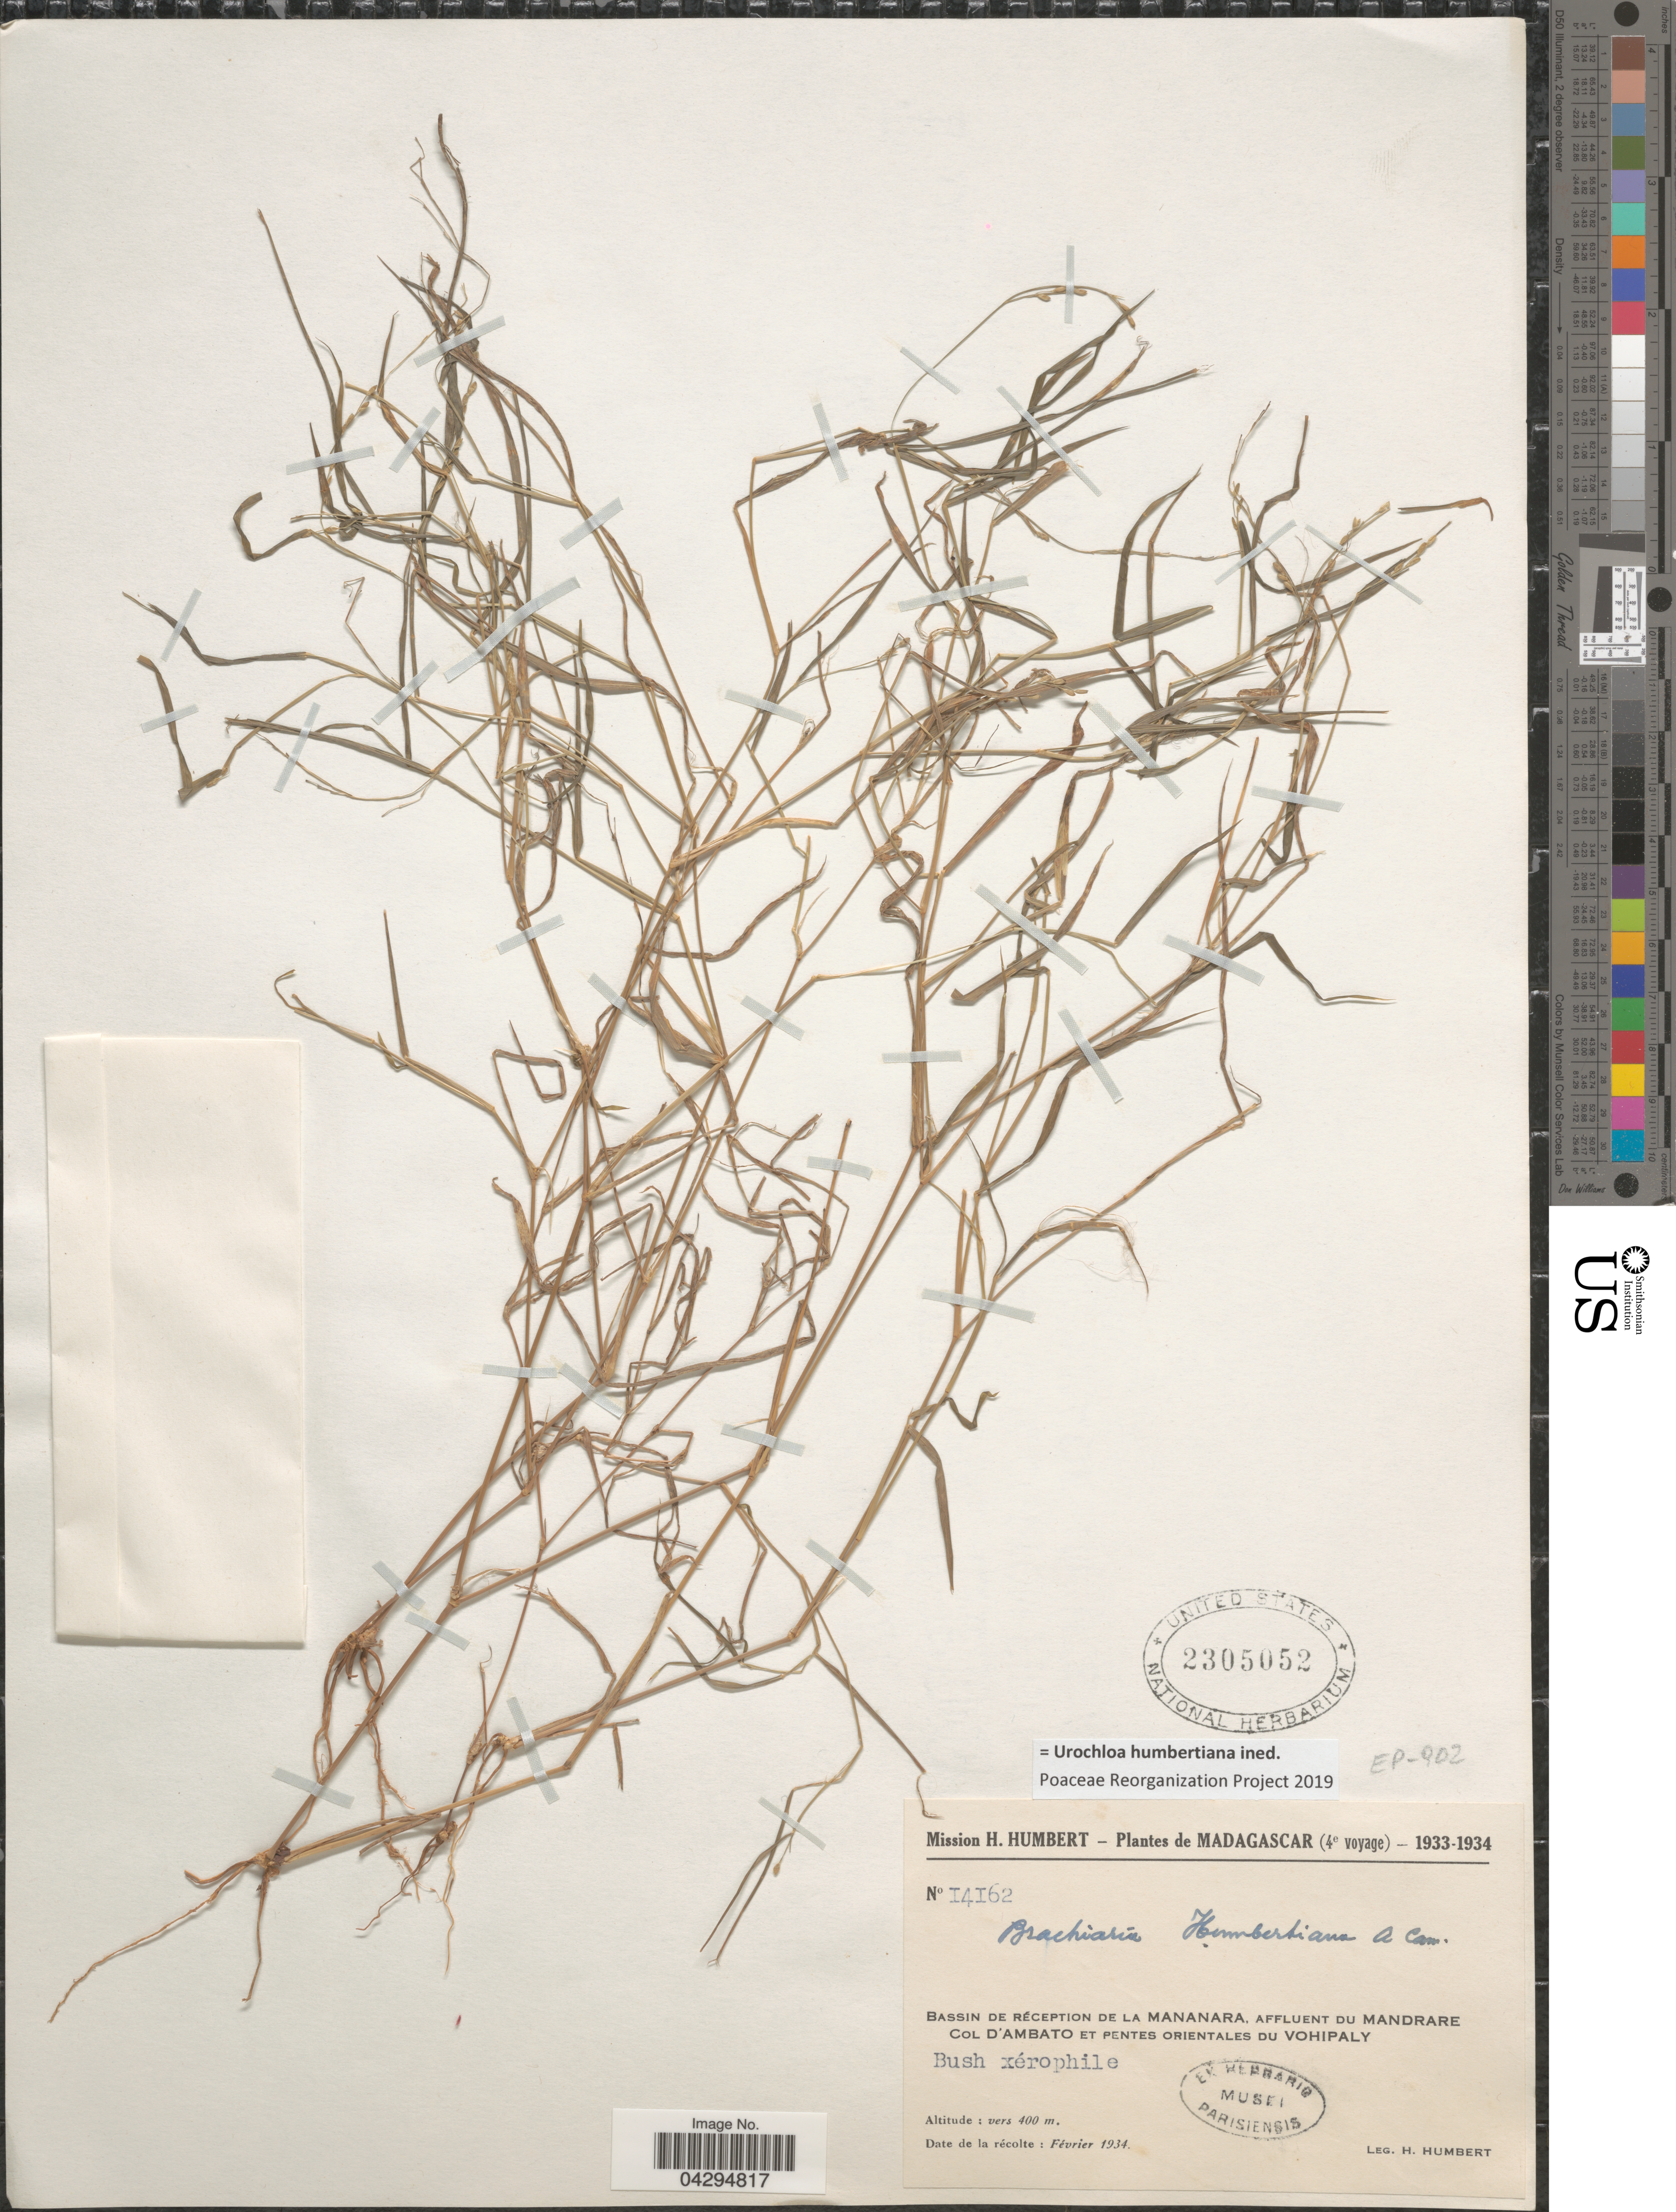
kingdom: Plantae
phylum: Tracheophyta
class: Liliopsida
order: Poales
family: Poaceae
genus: Urochloa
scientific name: Urochloa humbertiana ined.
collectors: H. Humbert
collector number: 14162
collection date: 1934-02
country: Madagascar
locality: Mission H. Humbert - Plantes de Madagascar (4ͤ voyage) - 1933-1934. Bassin de réception de la Mananara, affluent du Mandrare col d'Ambato et pentes orientales du Vohipaly.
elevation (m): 400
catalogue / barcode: US 2305052